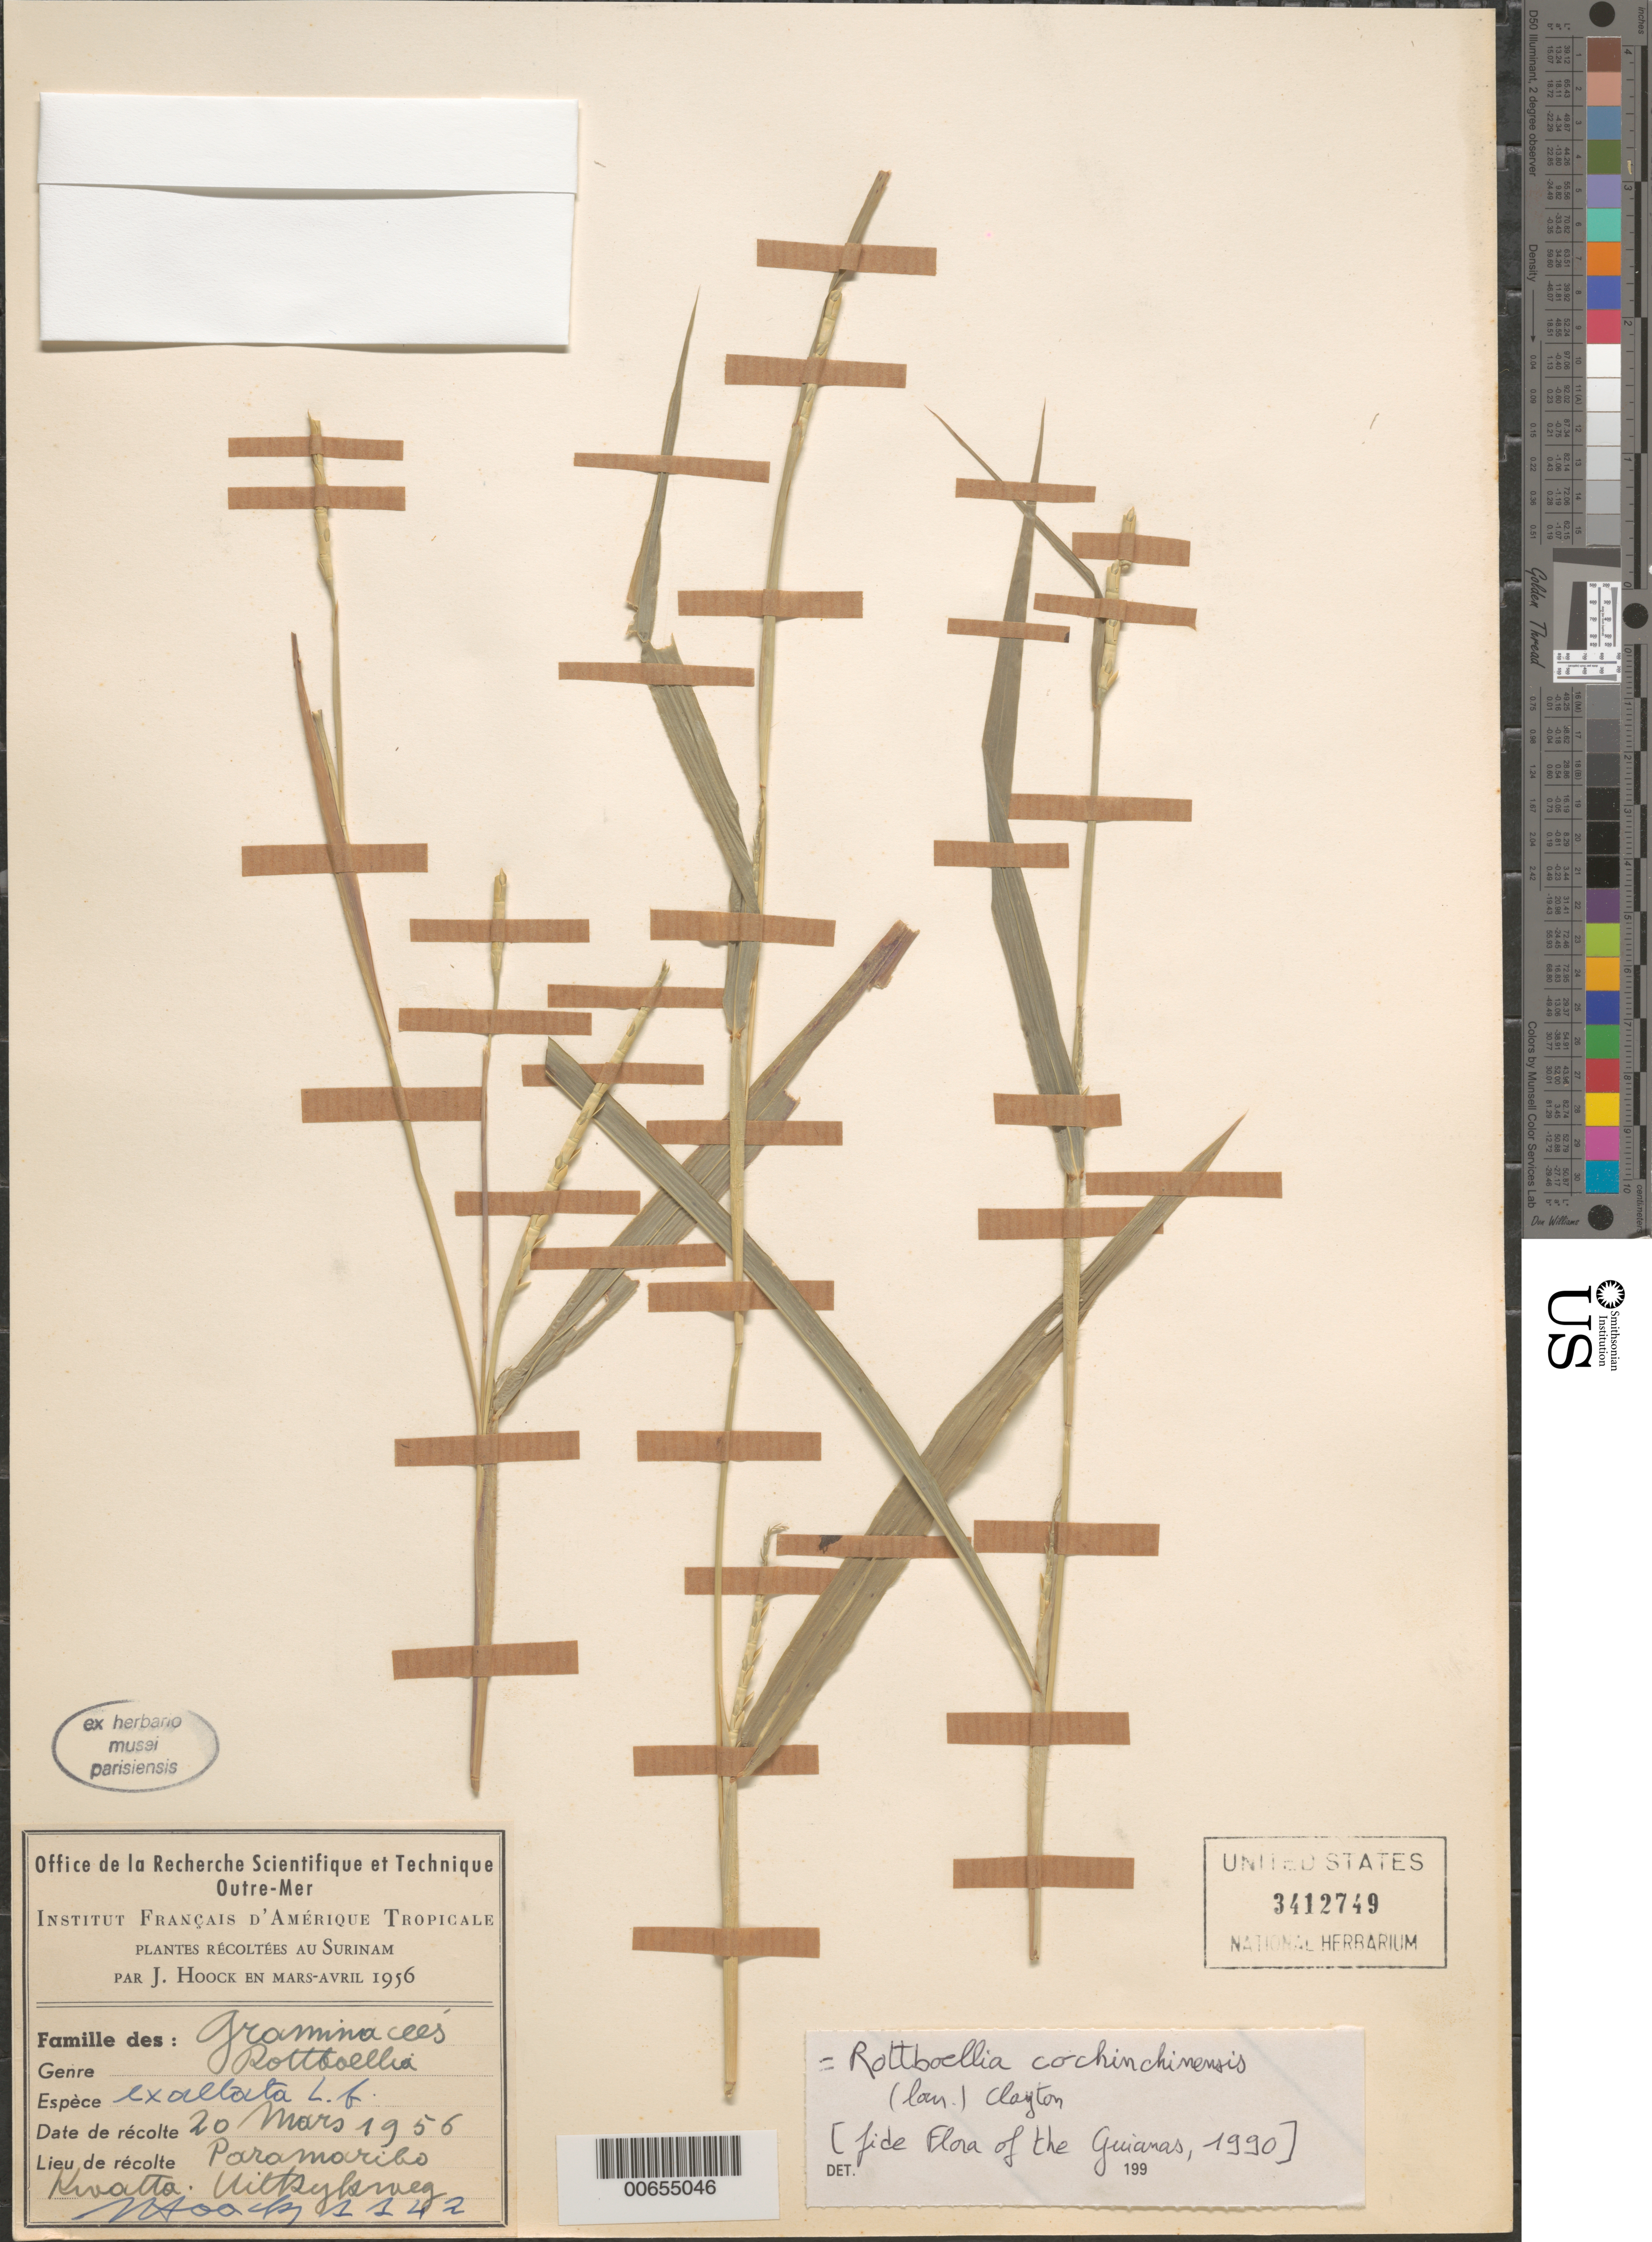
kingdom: Plantae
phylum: Tracheophyta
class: Liliopsida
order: Poales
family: Poaceae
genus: Rottboellia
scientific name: Rottboellia cochinchinensis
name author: (Lour.) Clayton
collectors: J. Hoock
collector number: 1142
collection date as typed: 20-Mar-56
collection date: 1956-03-20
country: Suriname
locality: Paramaribo, Kwatta, Uittsykweg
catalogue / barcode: US 3412749